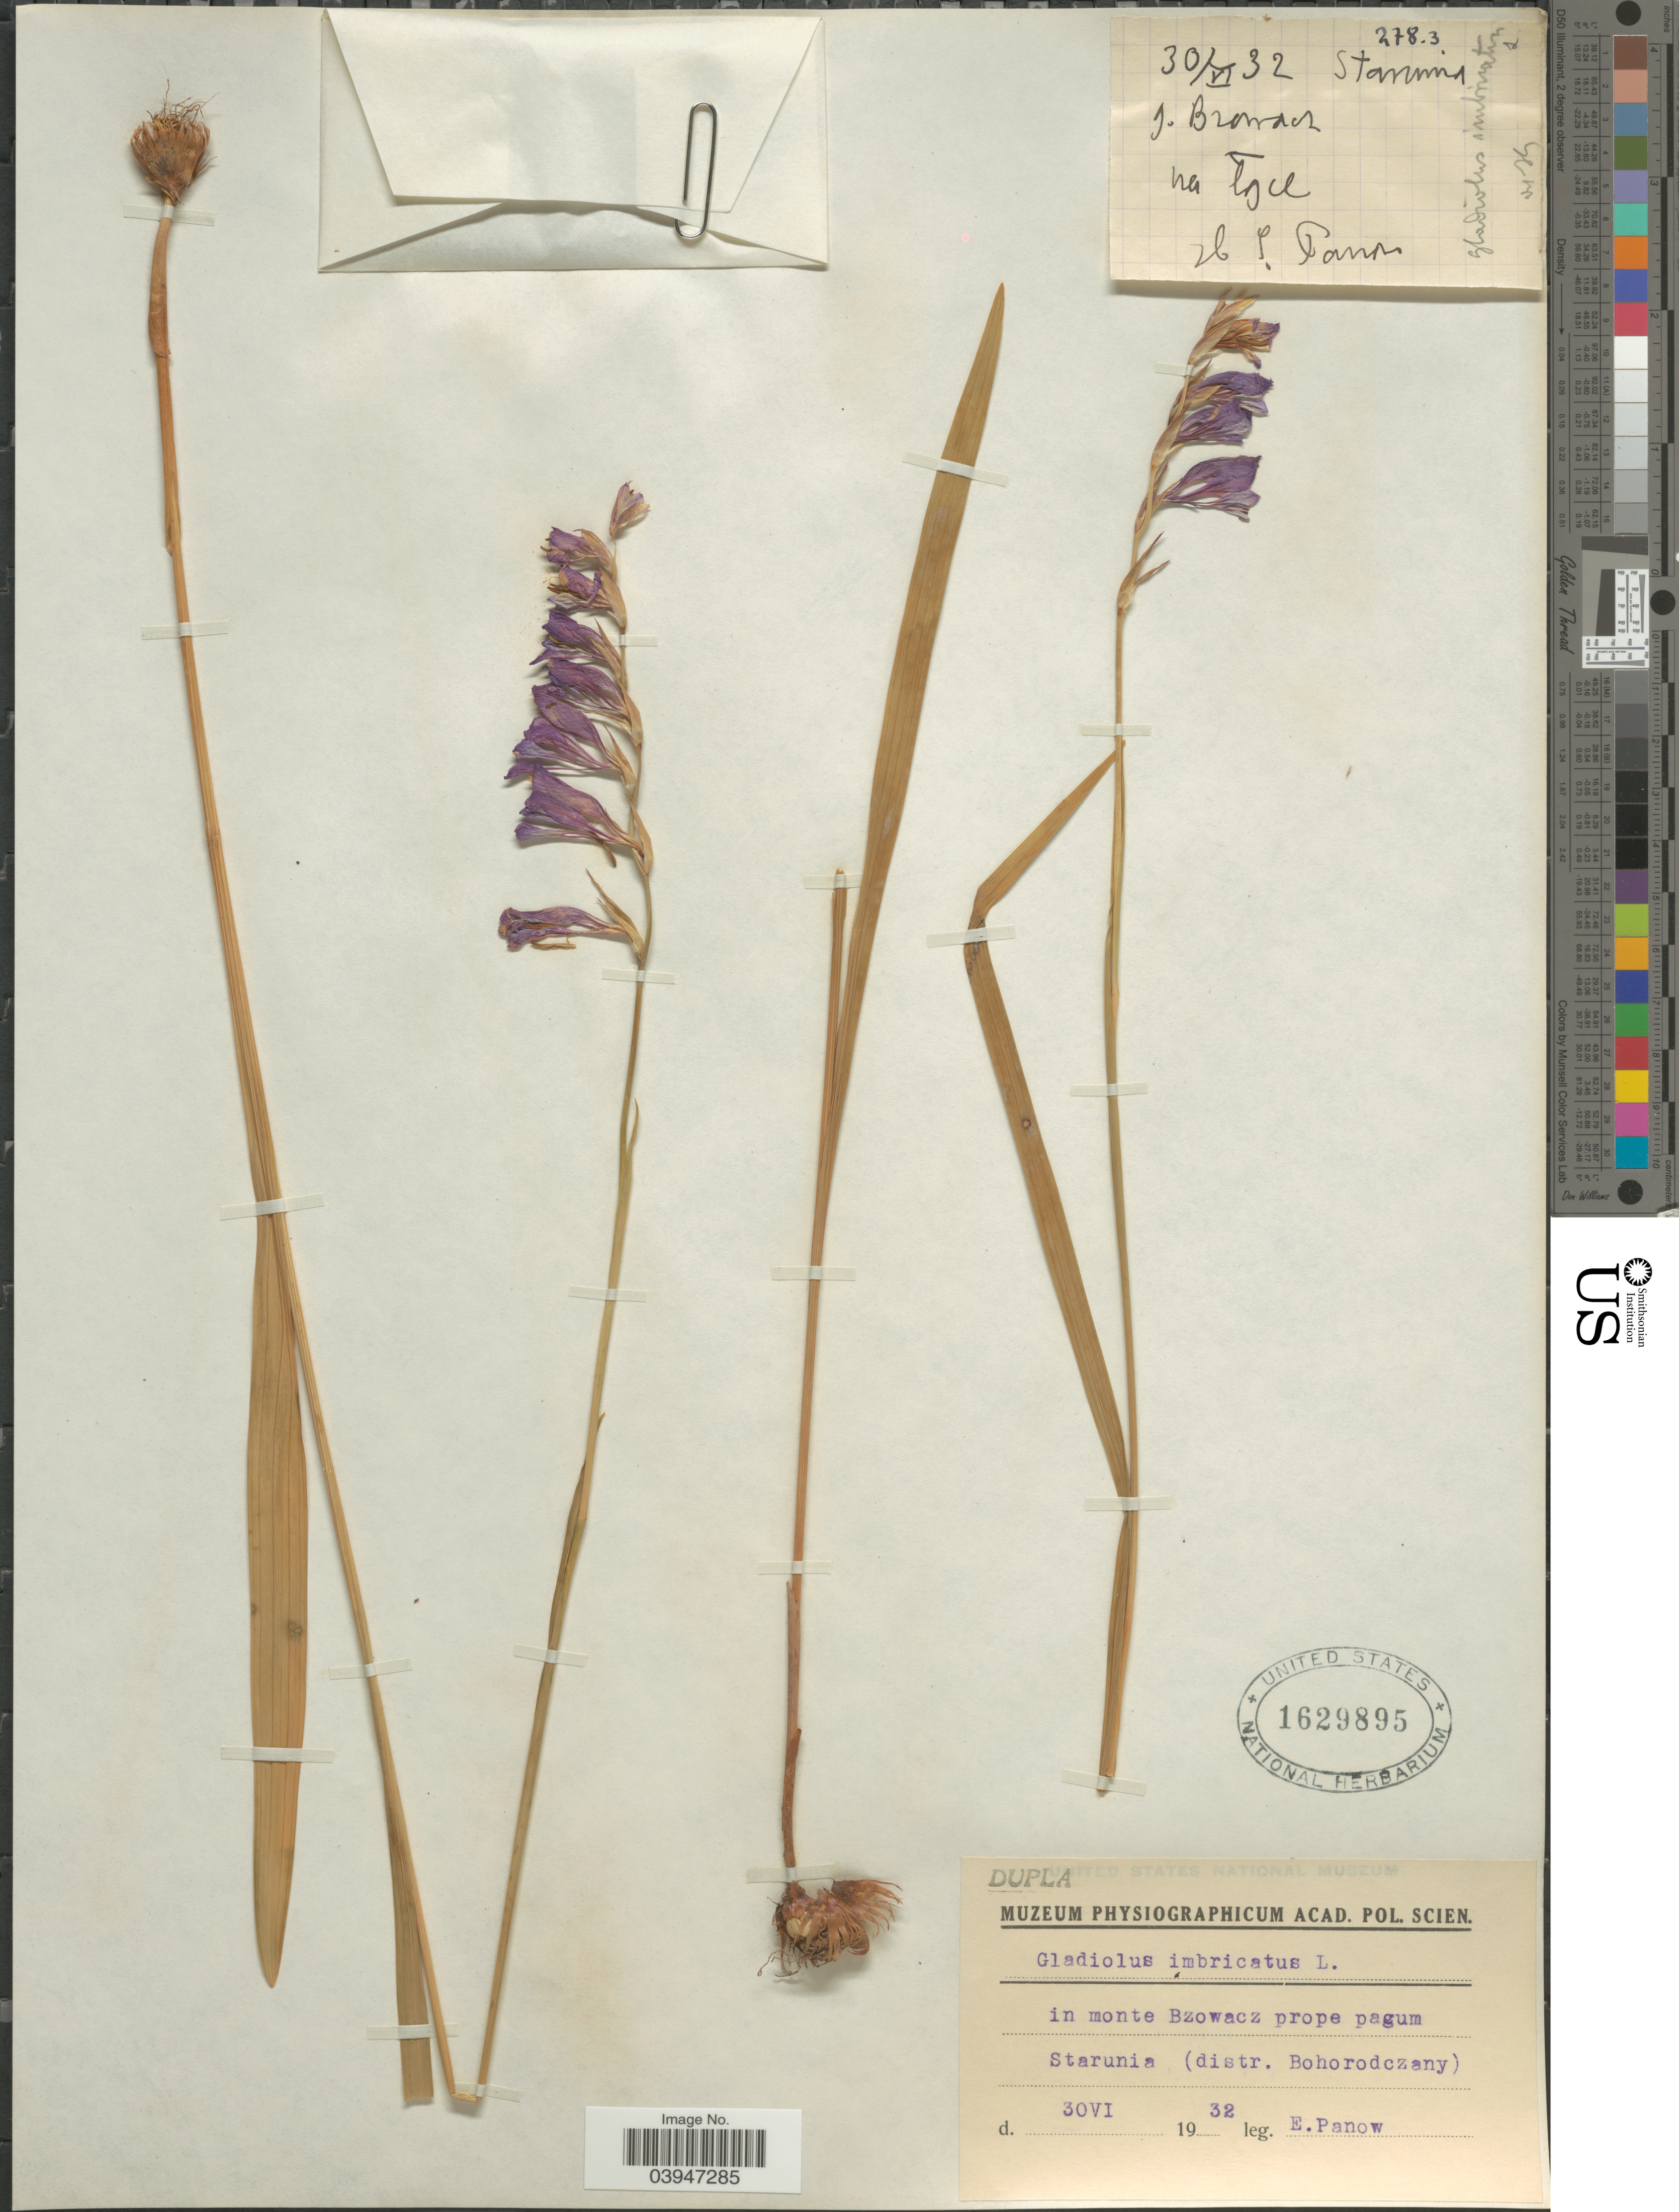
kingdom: Plantae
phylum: Tracheophyta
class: Liliopsida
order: Asparagales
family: Iridaceae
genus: Gladiolus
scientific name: Gladiolus imbricatus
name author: L.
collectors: E. Panow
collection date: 1932-06-30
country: Ukraine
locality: In monte Bzowacz prope pagum Starunia (distr. Bohorodczany).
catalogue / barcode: US 1629895